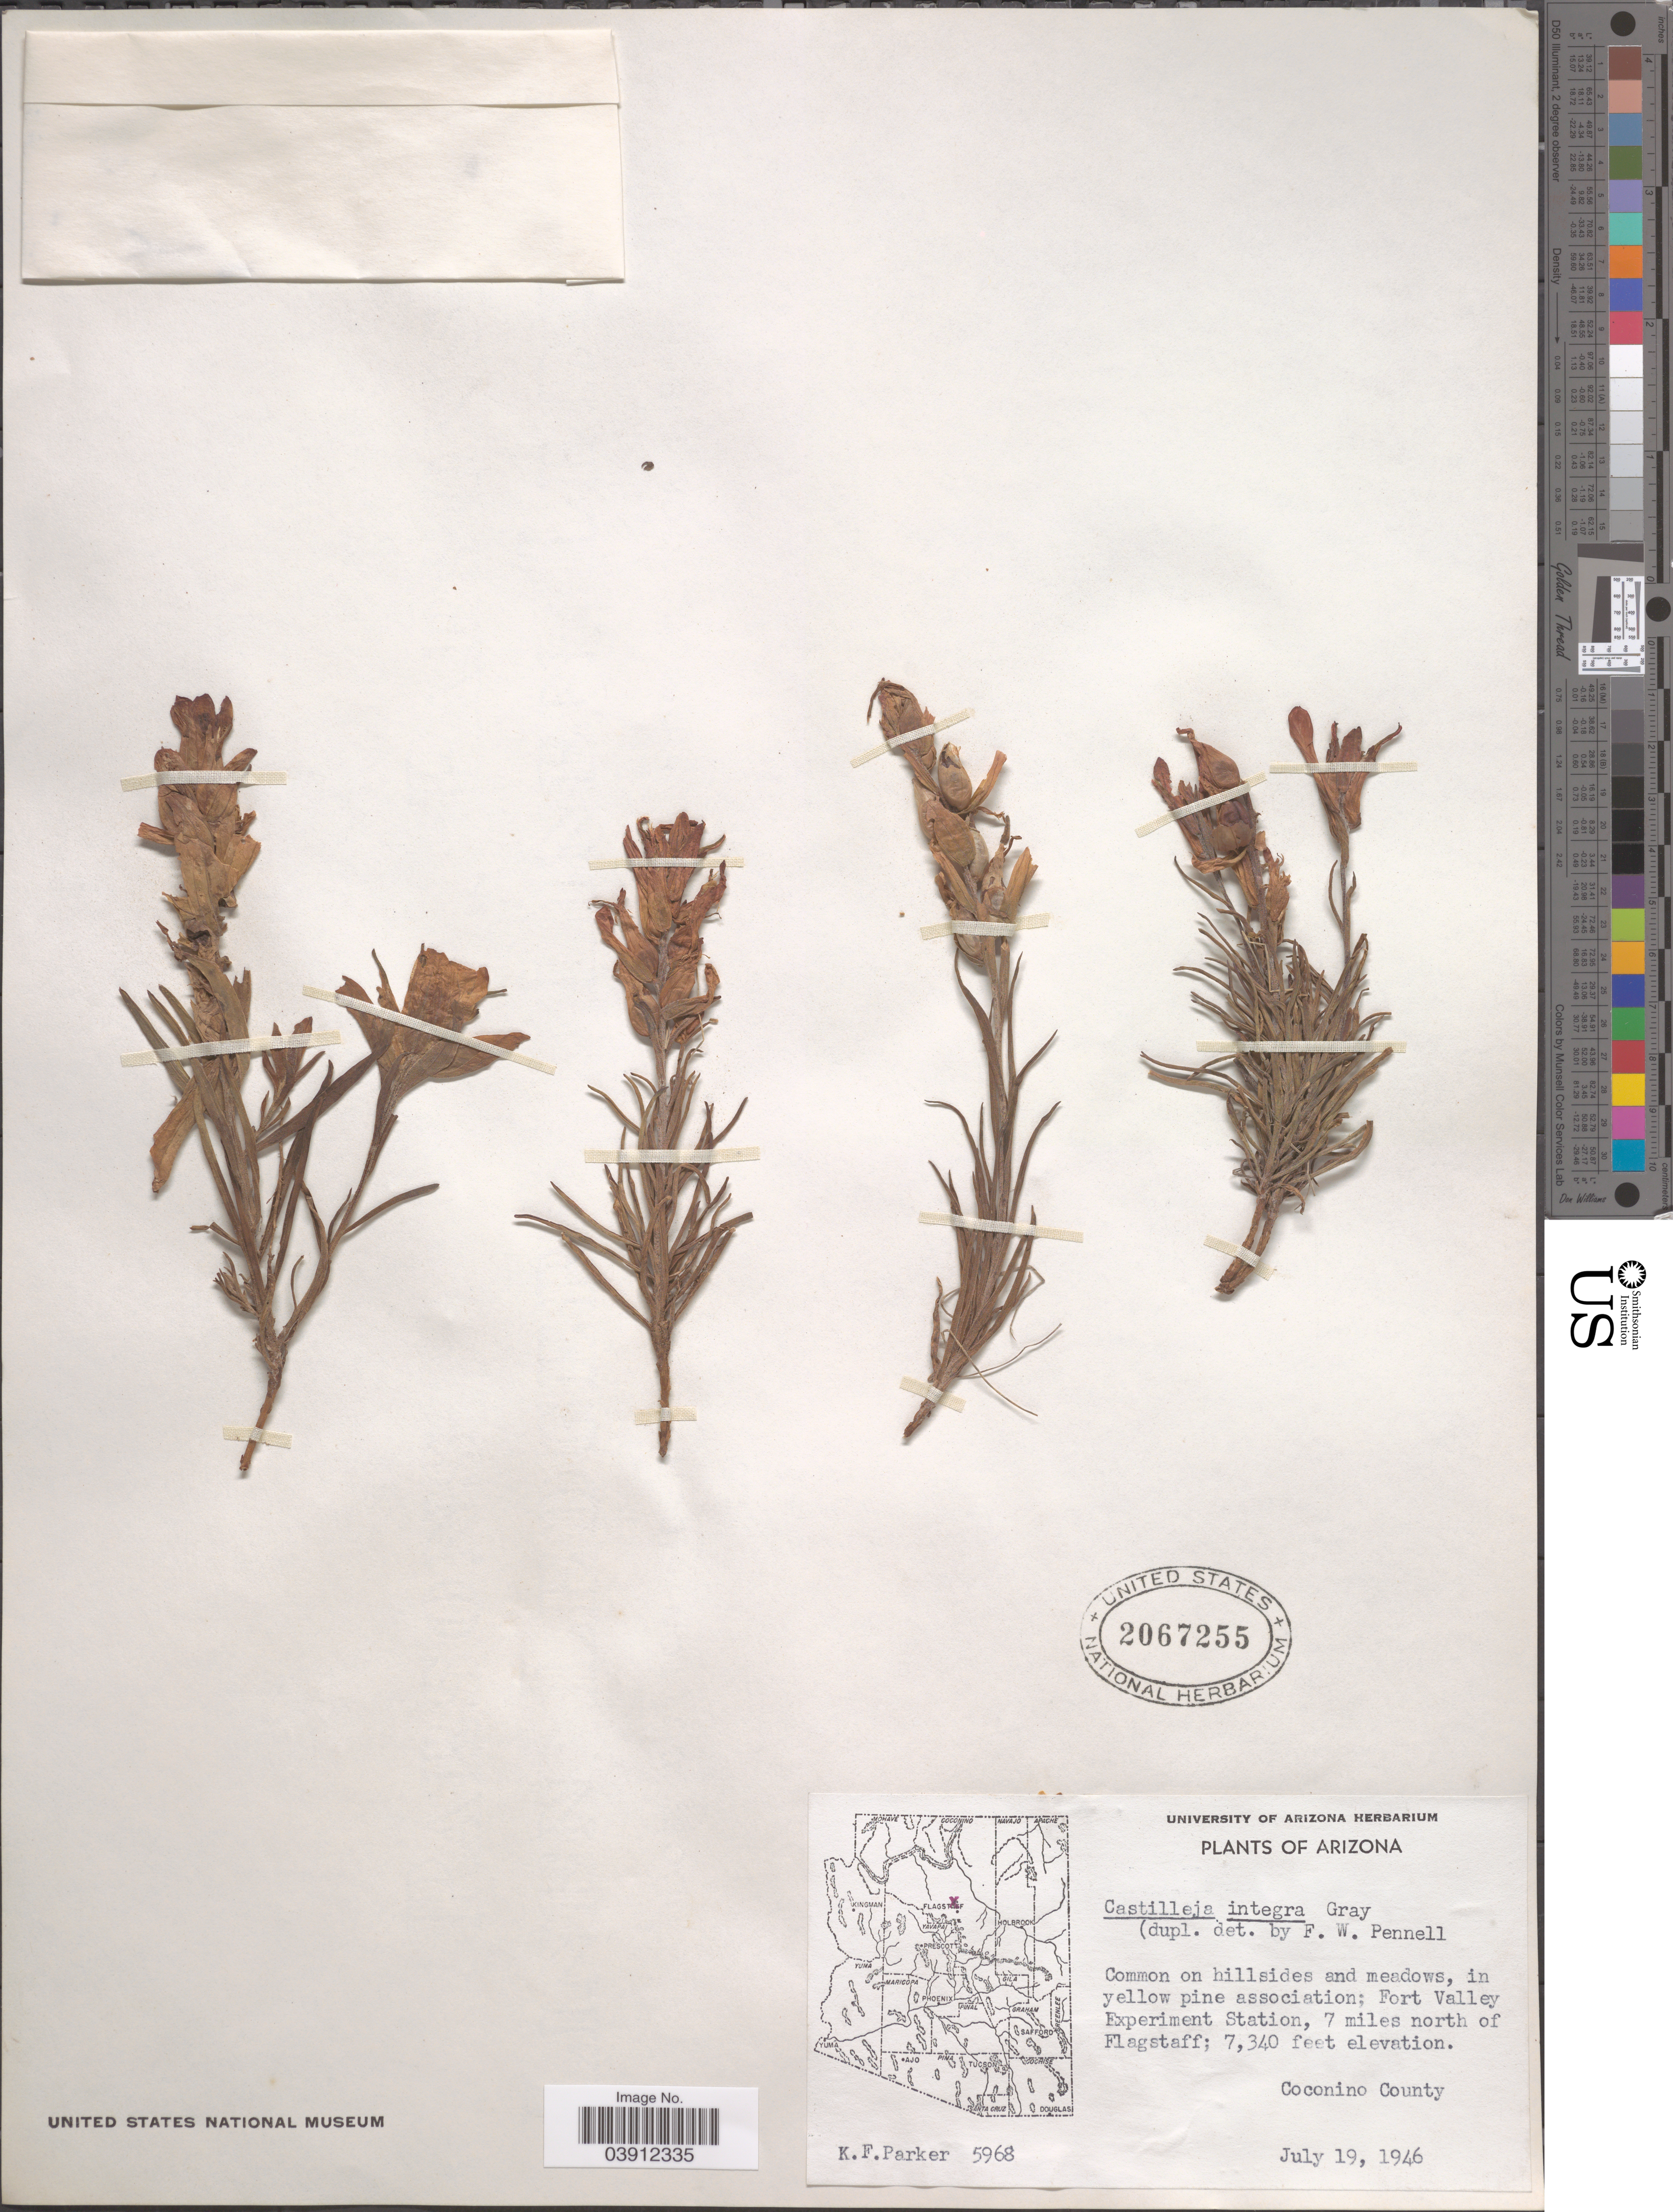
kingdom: Plantae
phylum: Tracheophyta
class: Magnoliopsida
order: Lamiales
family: Orobanchaceae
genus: Castilleja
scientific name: Castilleja integra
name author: A. Gray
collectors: K. F. Parker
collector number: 5968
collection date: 1946-07-19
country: United States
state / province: Arizona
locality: Fort Valley Experiment Station, 7 miles north of Flagstaff. Coconino County.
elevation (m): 2237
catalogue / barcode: US 2067255